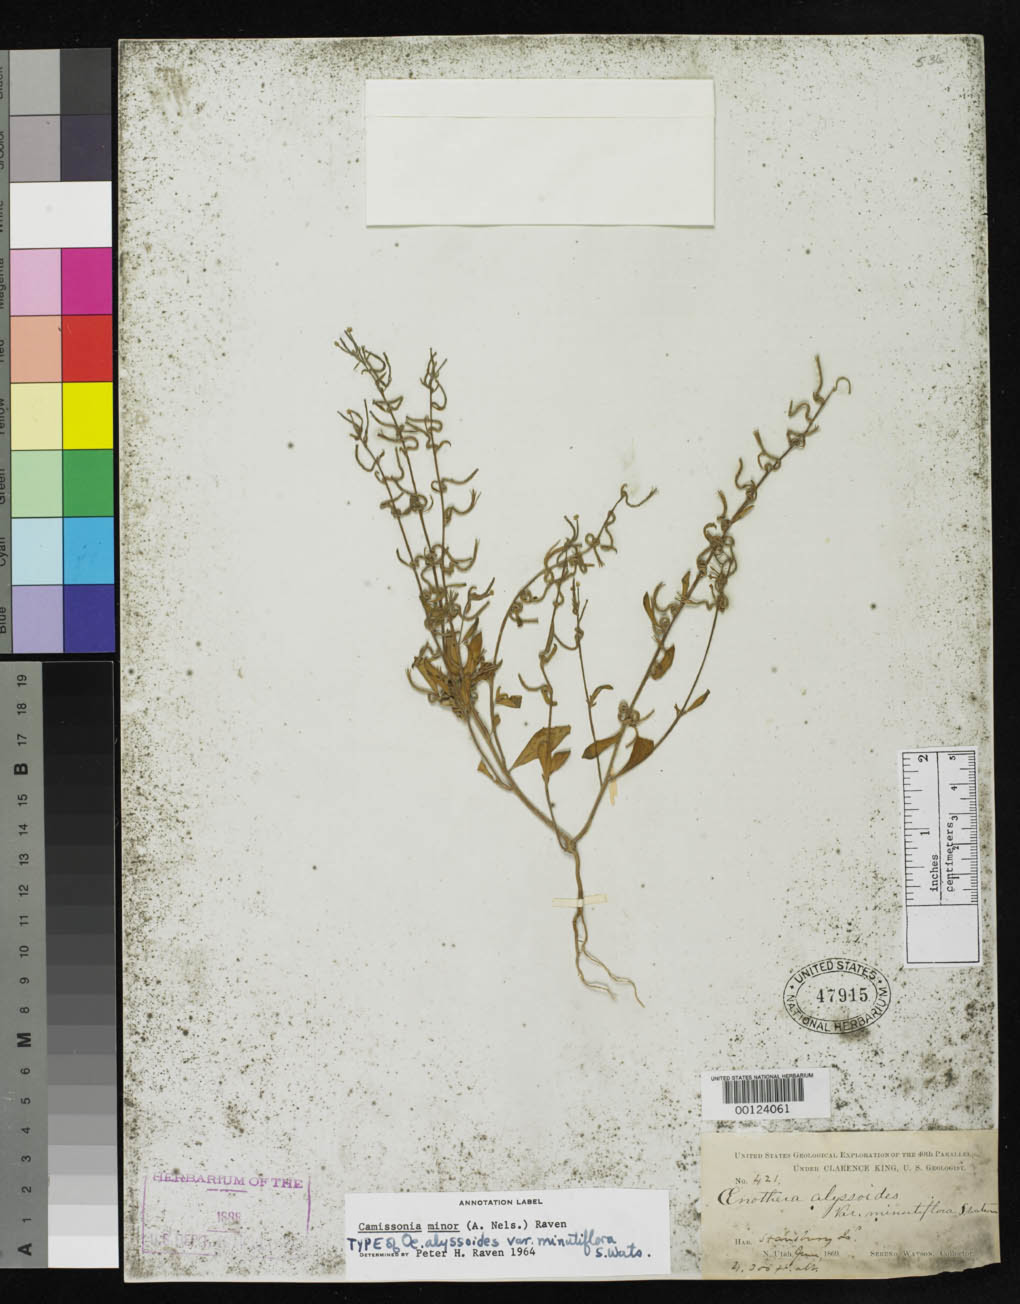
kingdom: Plantae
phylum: Tracheophyta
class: Magnoliopsida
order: Myrtales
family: Onagraceae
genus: Oenothera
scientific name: Oenothera alyssoides var. minutiflora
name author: S. Watson in C. King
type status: Lectotype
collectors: S. Watson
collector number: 421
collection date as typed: Jun 1869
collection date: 1869-06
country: United States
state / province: Utah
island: Stansbury Island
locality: Great Salt Lake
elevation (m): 1311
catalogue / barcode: US 47915